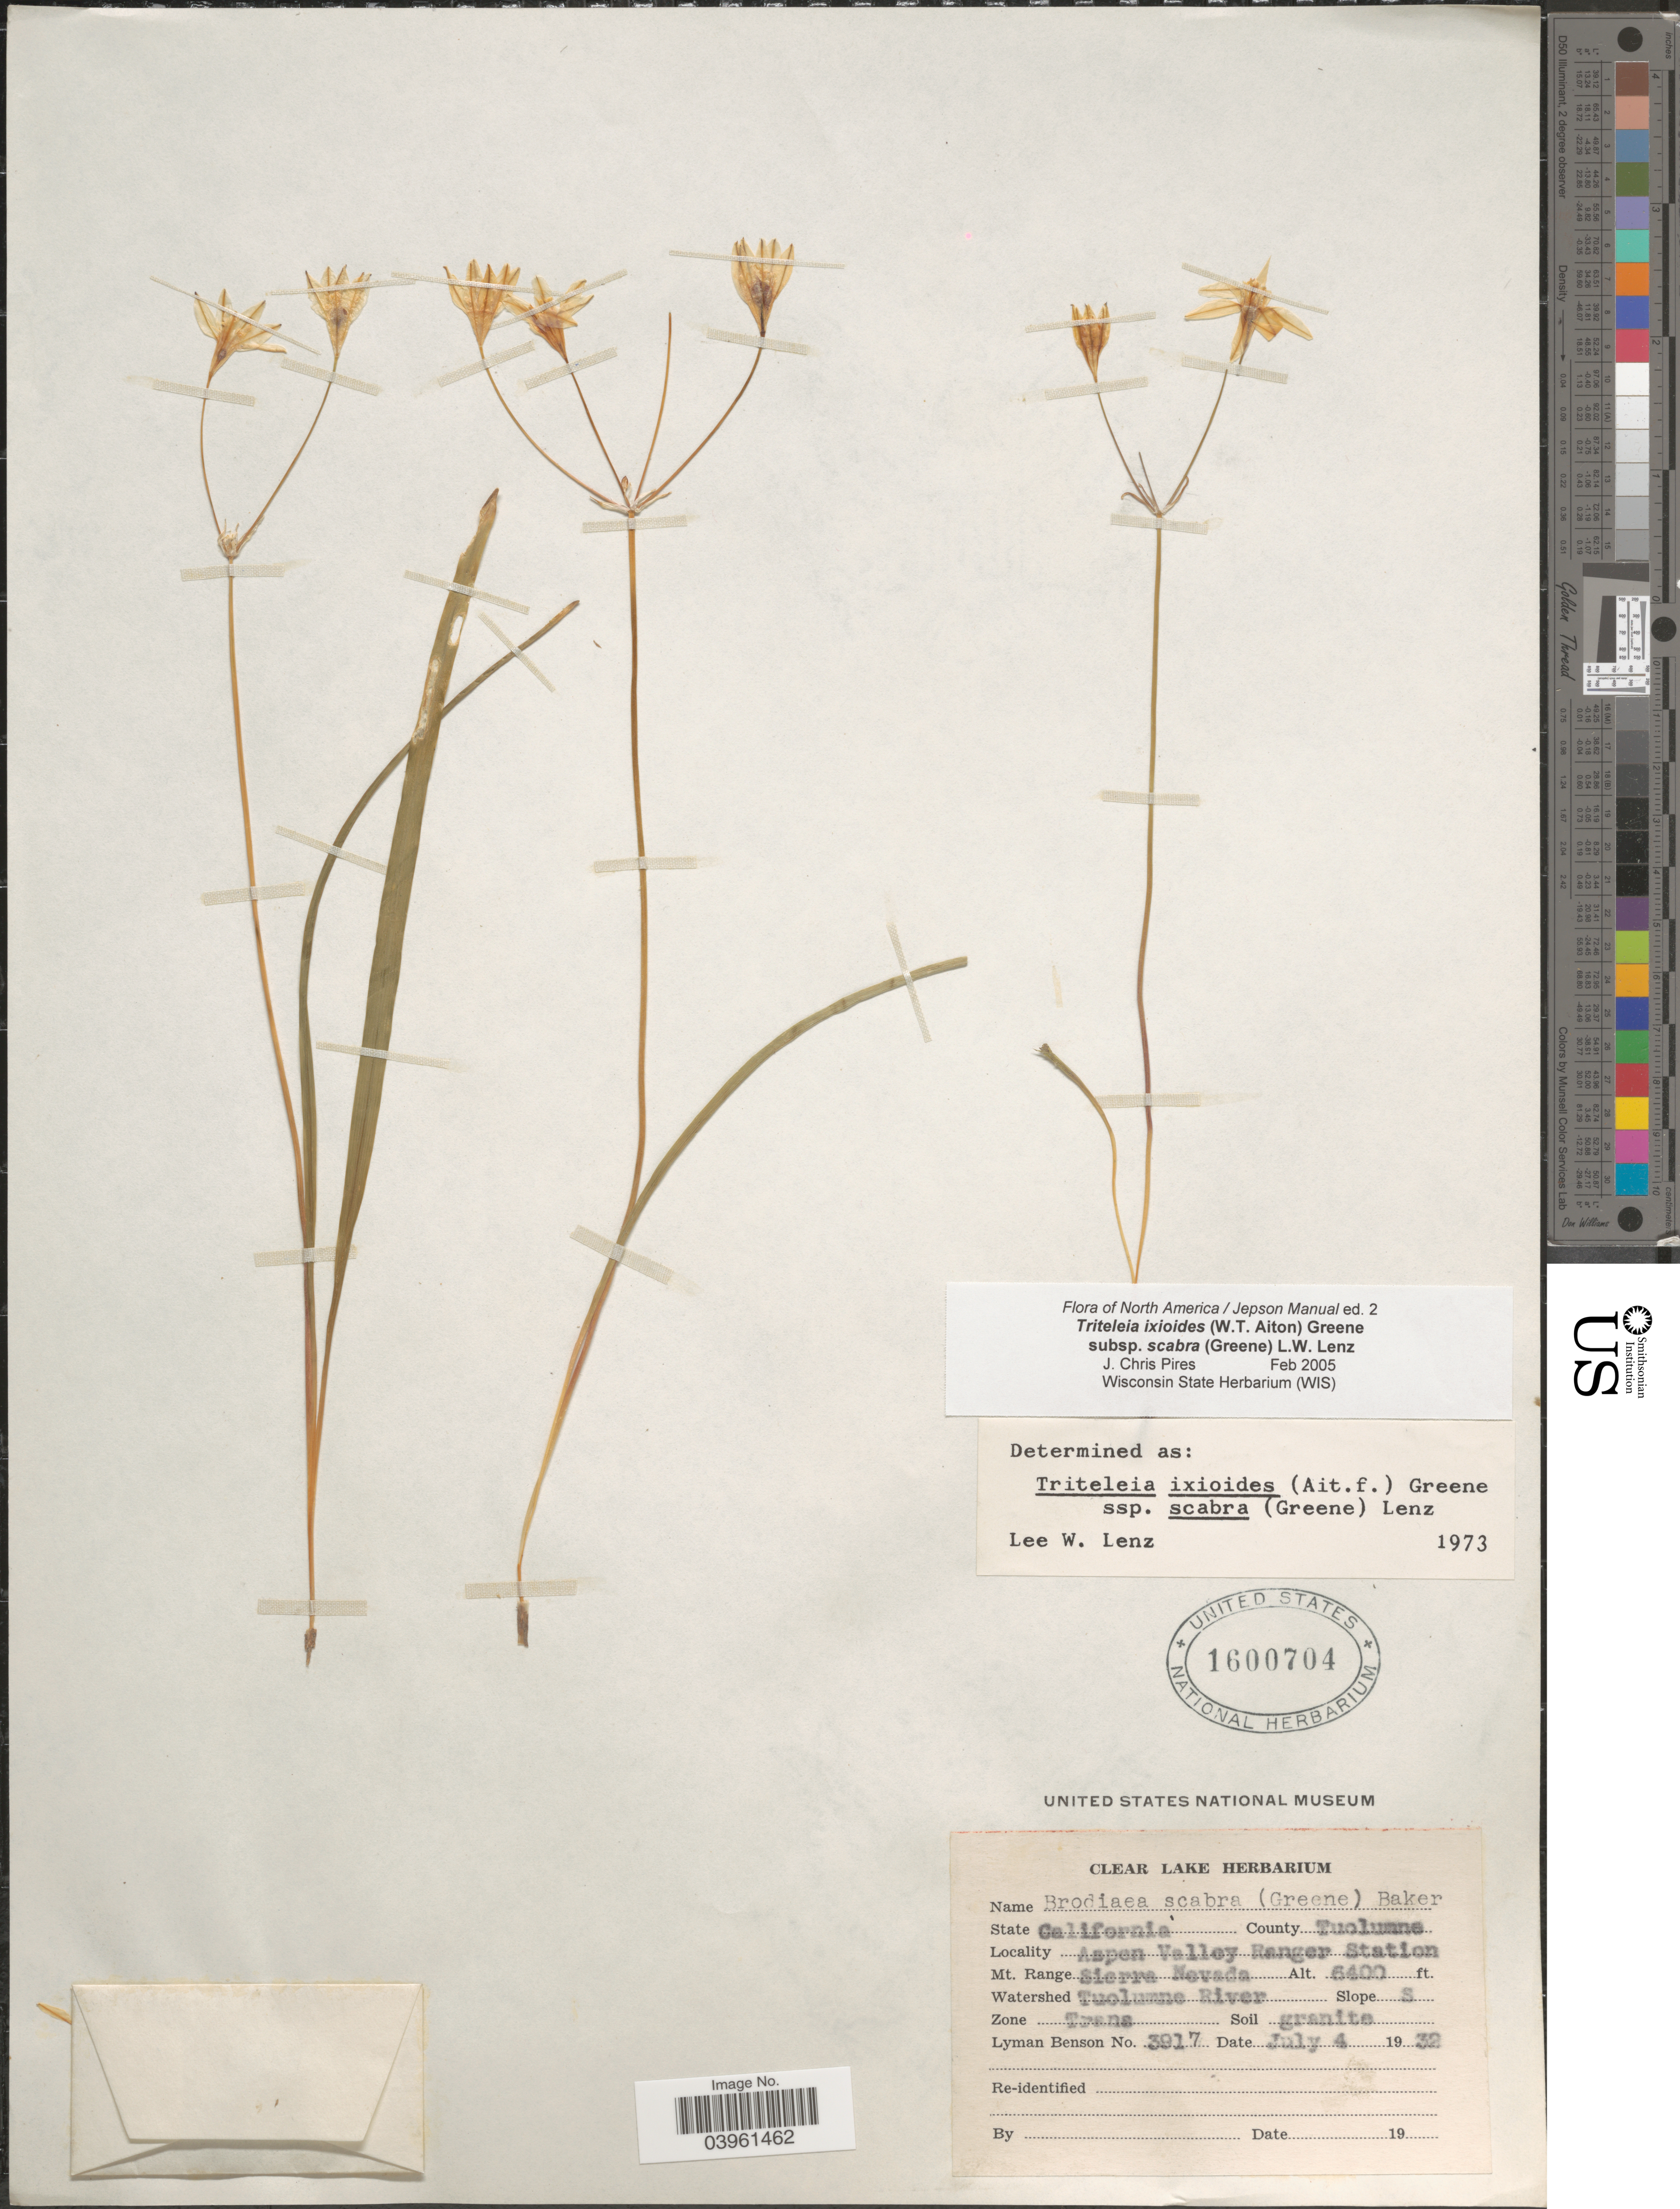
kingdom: Plantae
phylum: Tracheophyta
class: Liliopsida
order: Asparagales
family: Asparagaceae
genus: Triteleia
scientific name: Triteleia ixioides subsp. scabra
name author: (R. Br.) Greene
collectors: L. D. Benson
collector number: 3917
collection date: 1932-07-04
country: United States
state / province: California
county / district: Tuolumne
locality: County Tuolumne. Aspen Valley Ranger Station. Mt. Range Sierra Nevada. Watershed Tuolumne River. Slope S. Zone Trans.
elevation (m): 1951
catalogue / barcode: US 1600704